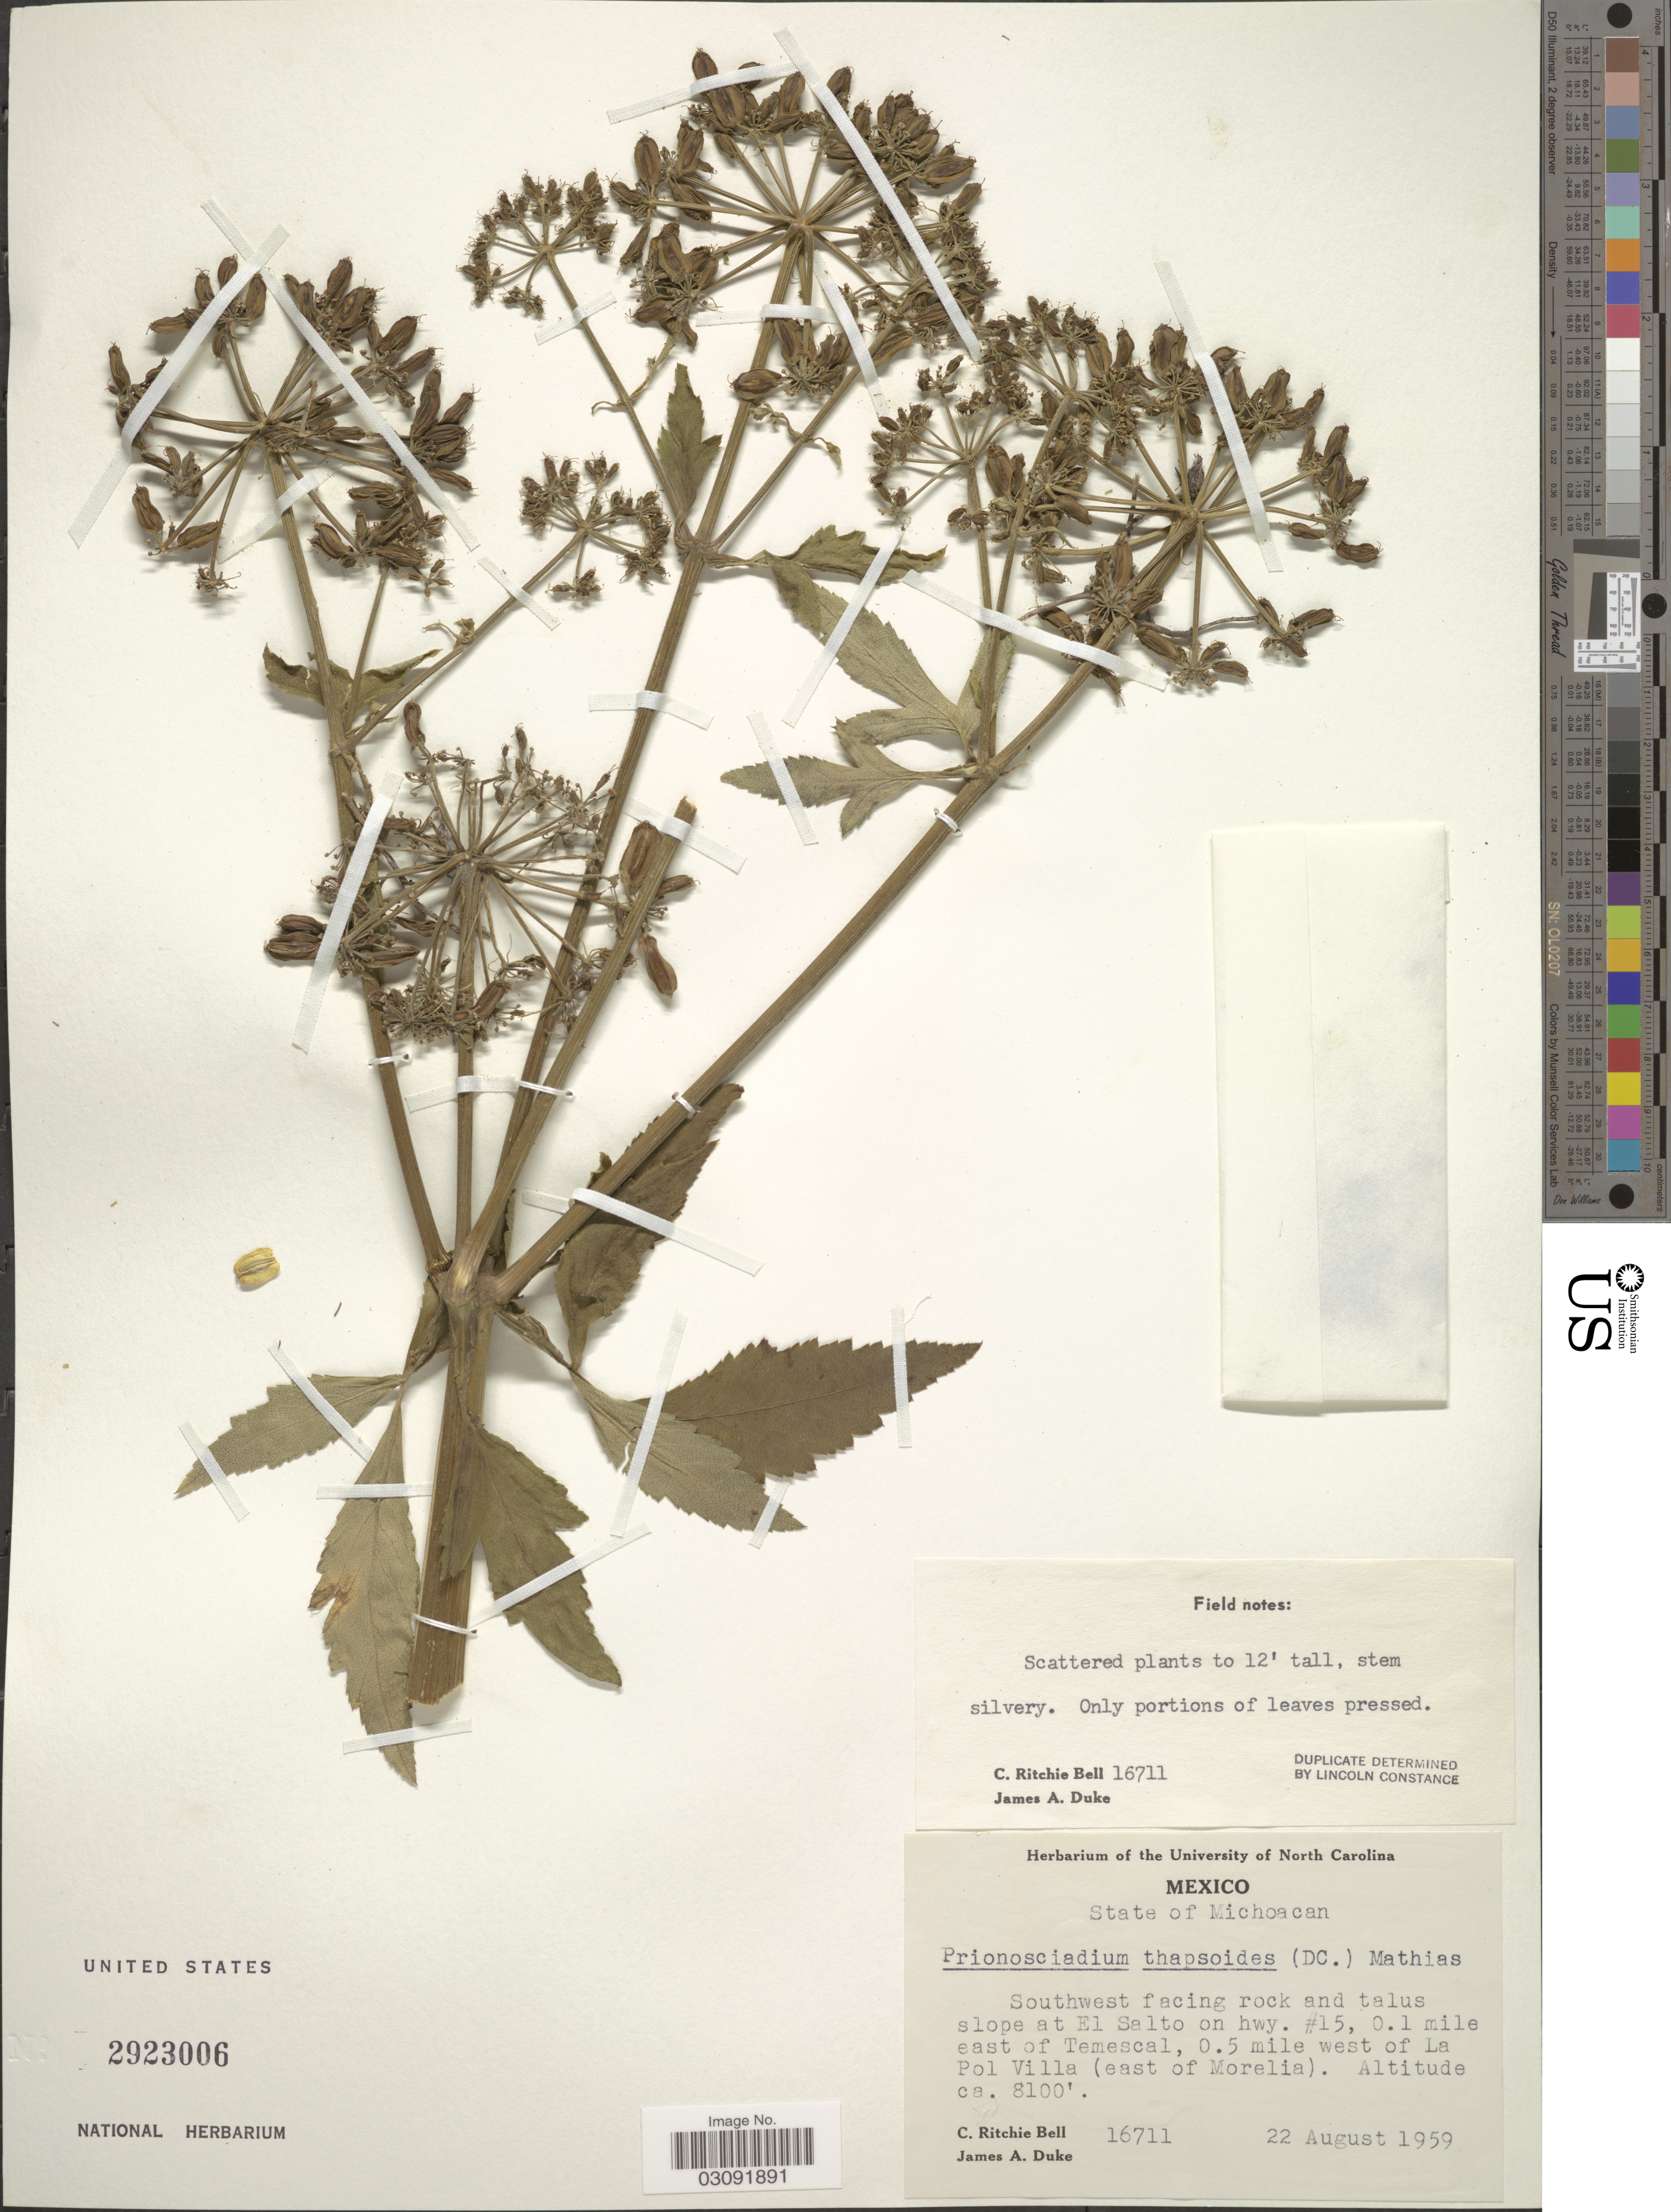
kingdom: Plantae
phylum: Tracheophyta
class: Magnoliopsida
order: Apiales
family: Apiaceae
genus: Prionosciadium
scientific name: Prionosciadium thapsoides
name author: (DC.)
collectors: C. R. Bell & J. A. Duke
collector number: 16711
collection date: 1959-08-22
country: Mexico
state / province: Michoacán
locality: Southwest facing rock and talus slope at El Salto on hwy. #15, 0.1 mile east of Temescal, 0.5 mile west of La Pol Villa (east of Morelia).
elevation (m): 2469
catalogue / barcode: US 2923006